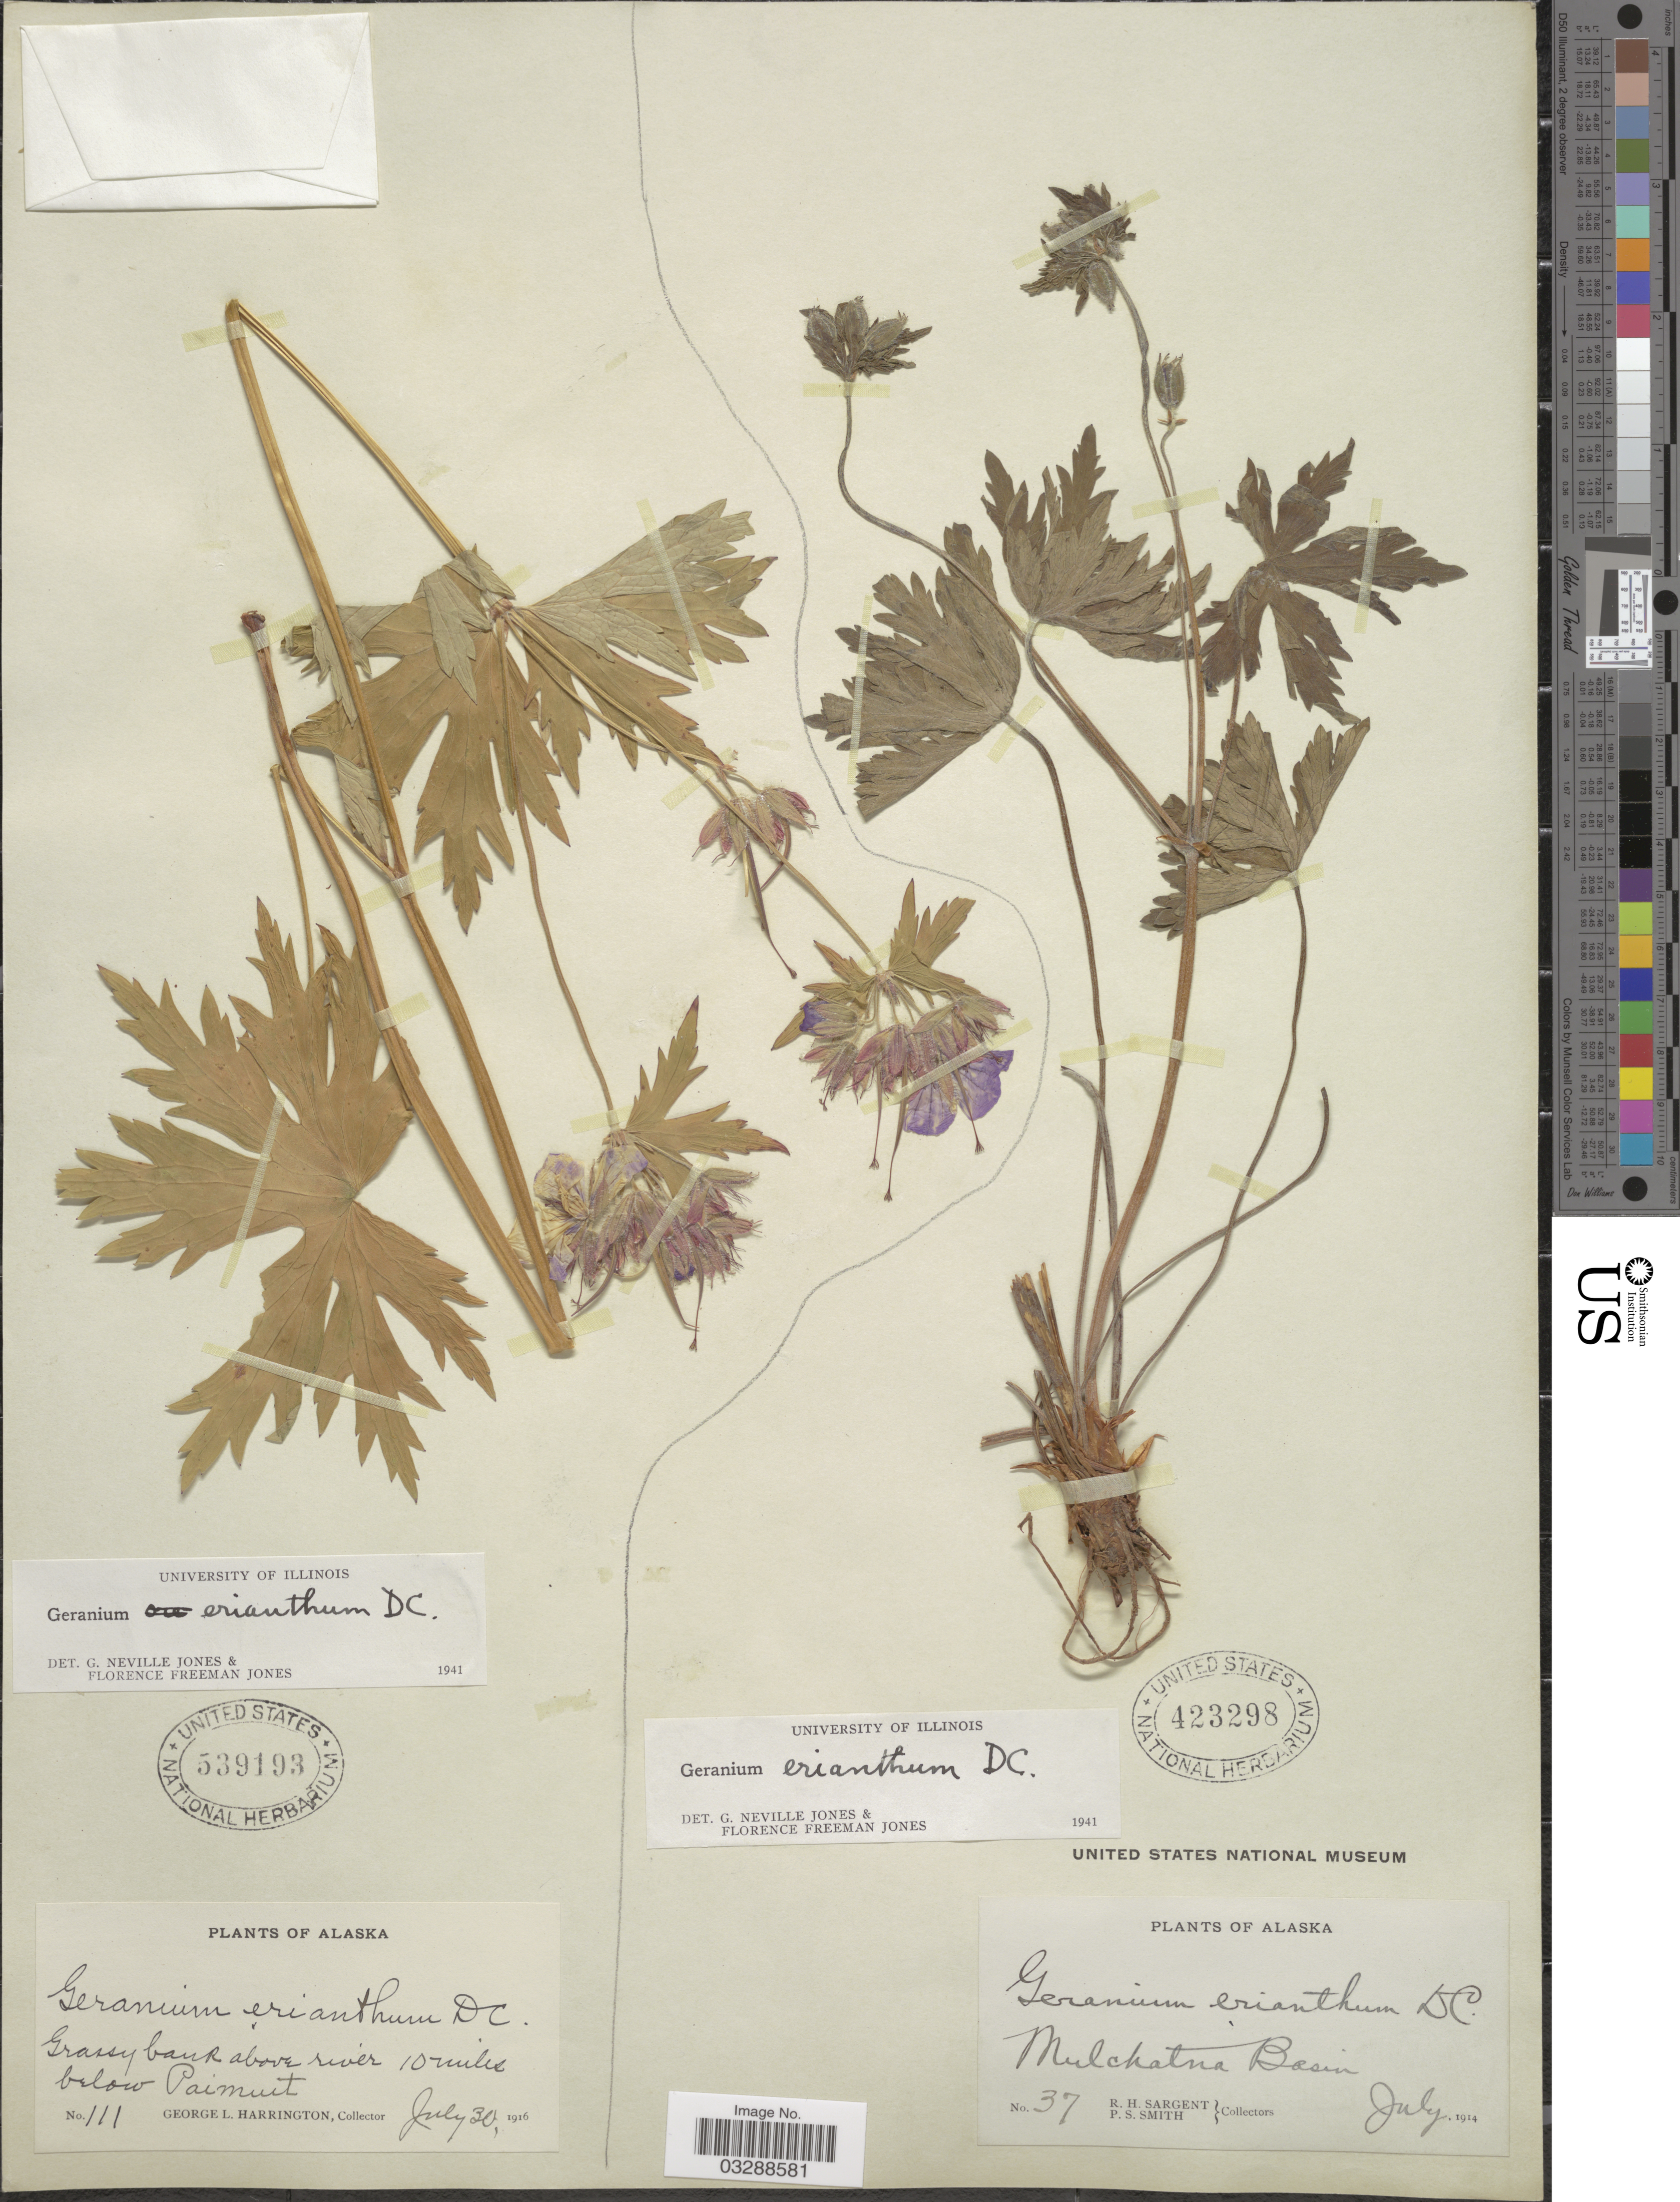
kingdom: Plantae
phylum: Tracheophyta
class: Magnoliopsida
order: Geraniales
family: Geraniaceae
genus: Geranium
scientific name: Geranium erianthum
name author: DC.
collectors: R. Sargent & P. Smith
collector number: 37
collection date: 1914-07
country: United States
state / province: Alaska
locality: Mulchatna Basin.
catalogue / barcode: US 423298-2